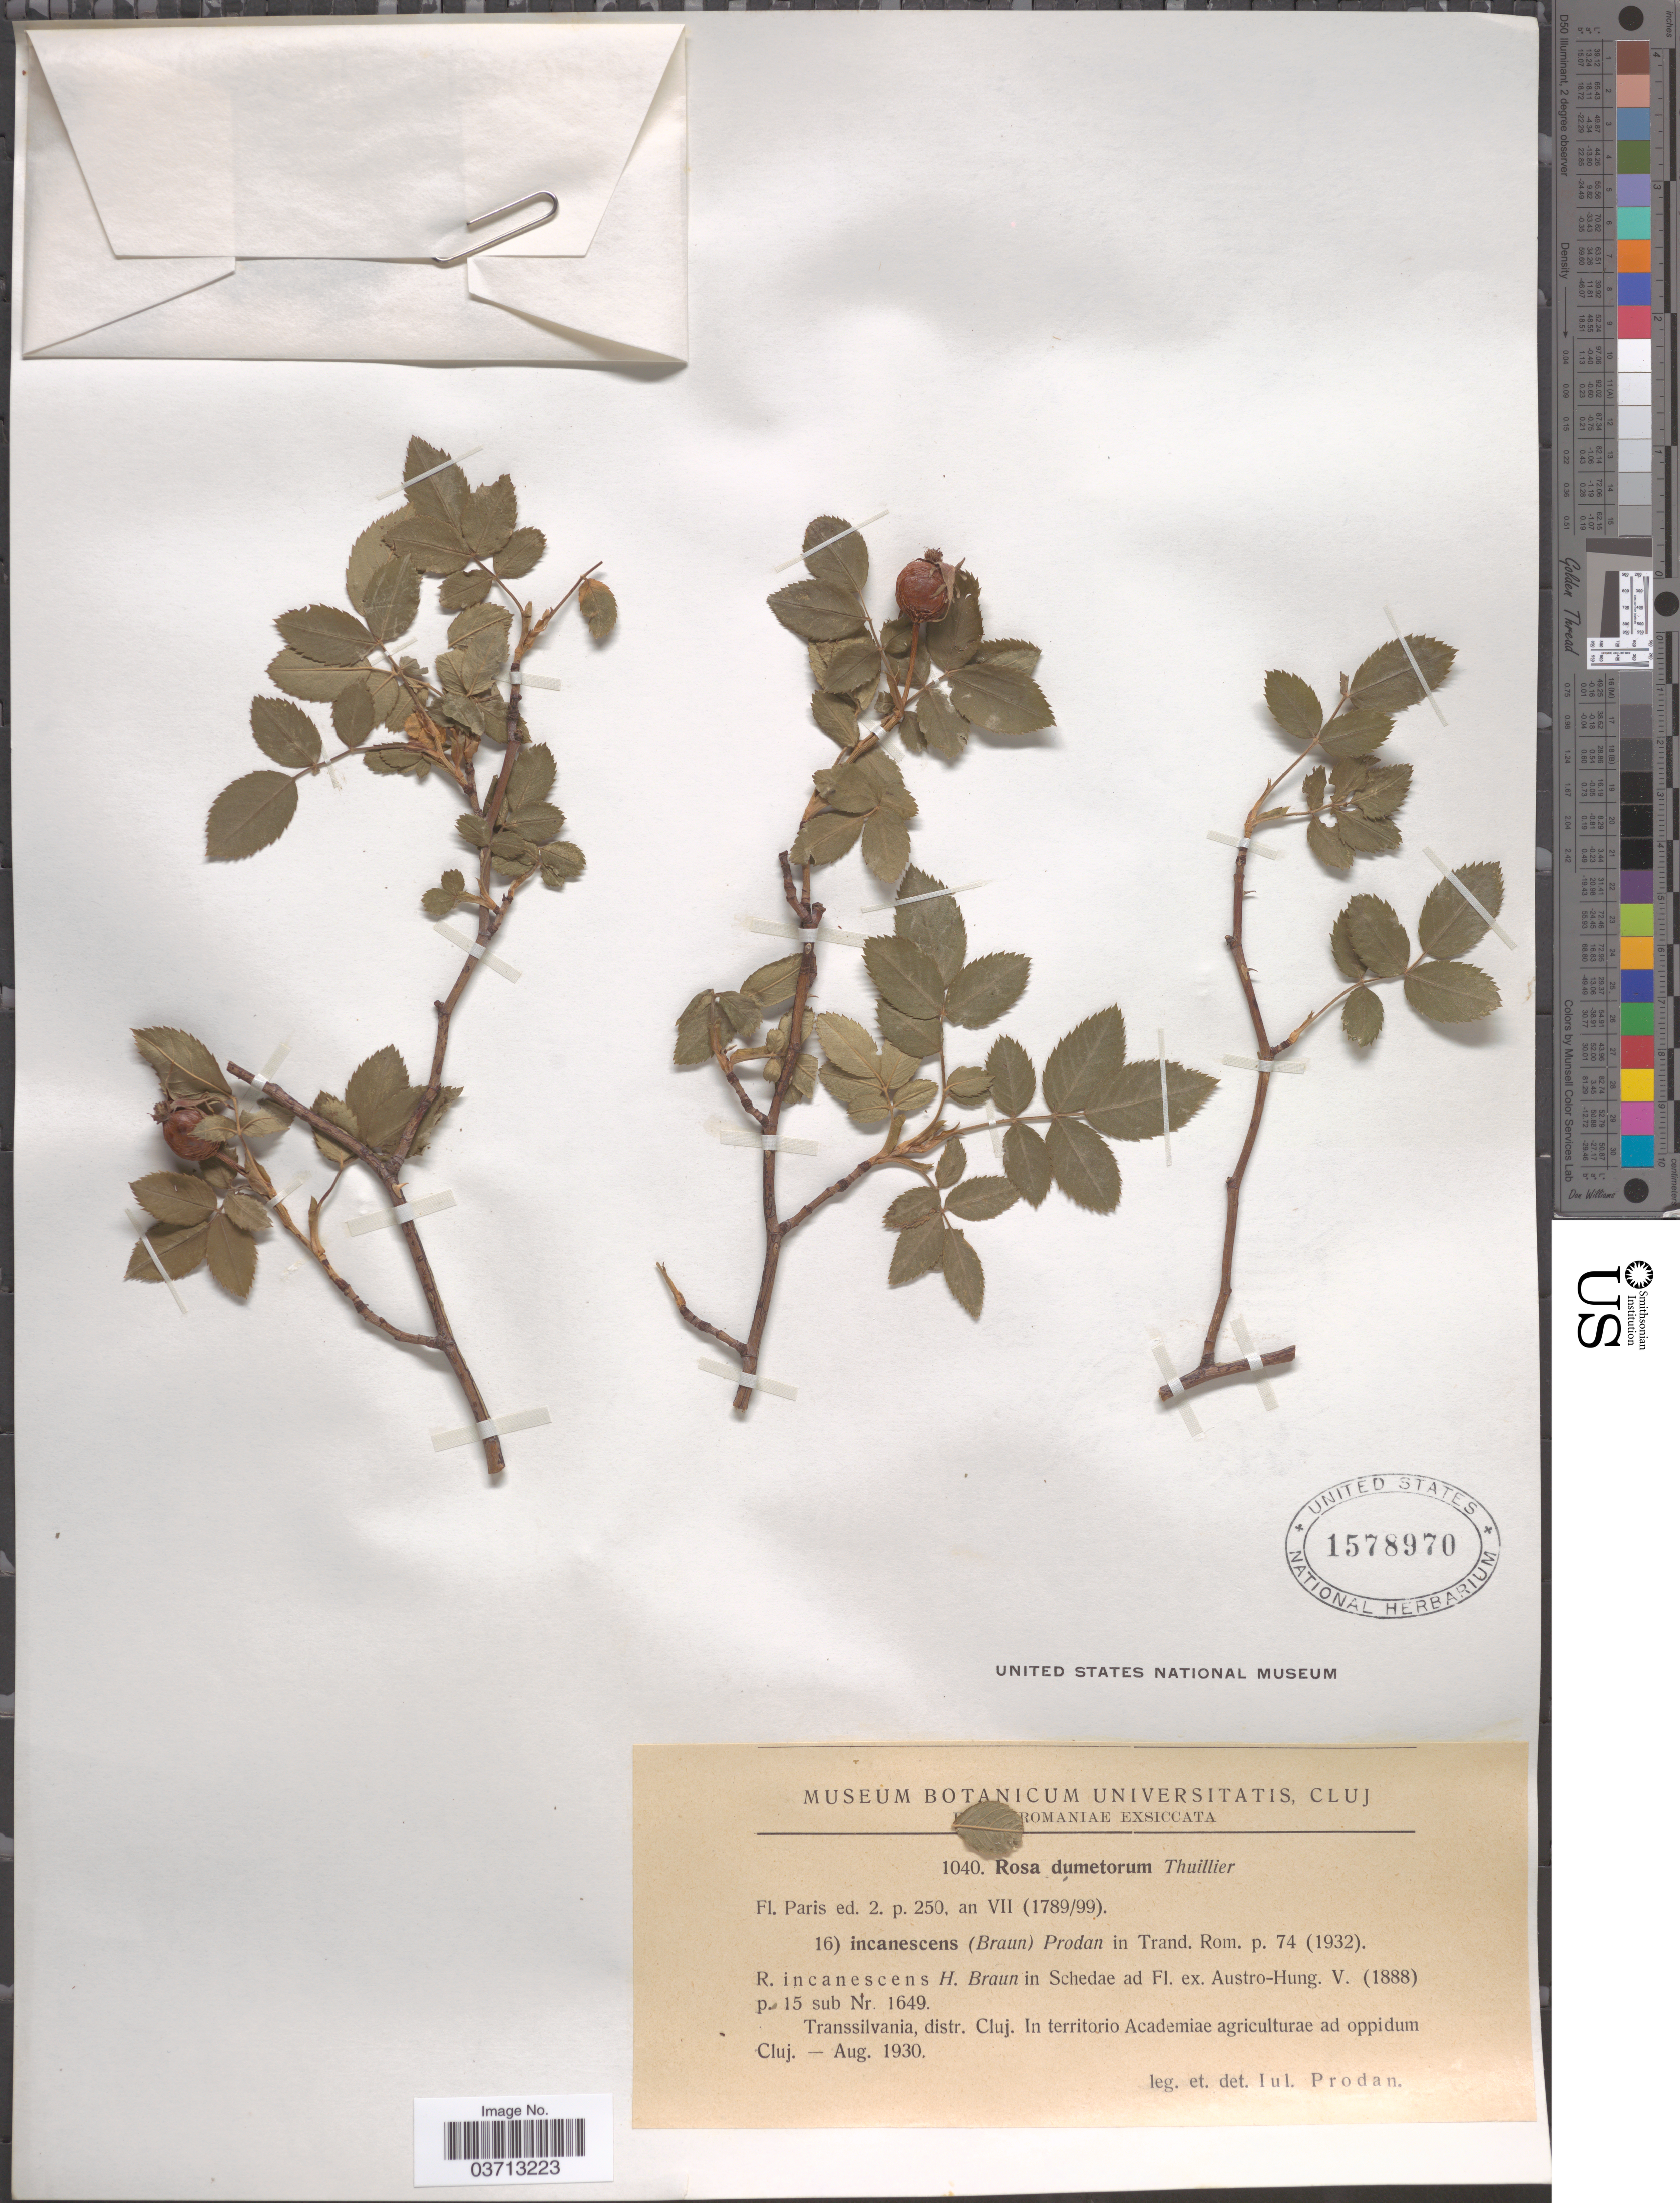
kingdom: Plantae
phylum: Tracheophyta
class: Magnoliopsida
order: Rosales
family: Rosaceae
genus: Rosa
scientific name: Rosa dumetorum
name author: Lange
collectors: J. Prodan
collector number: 1040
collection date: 1930-08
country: Romania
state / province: Cluj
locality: Transsilvania, distr. Cluj. In territorio Academiae agriculturae ad oppidum Cluj.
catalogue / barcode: US 1578970